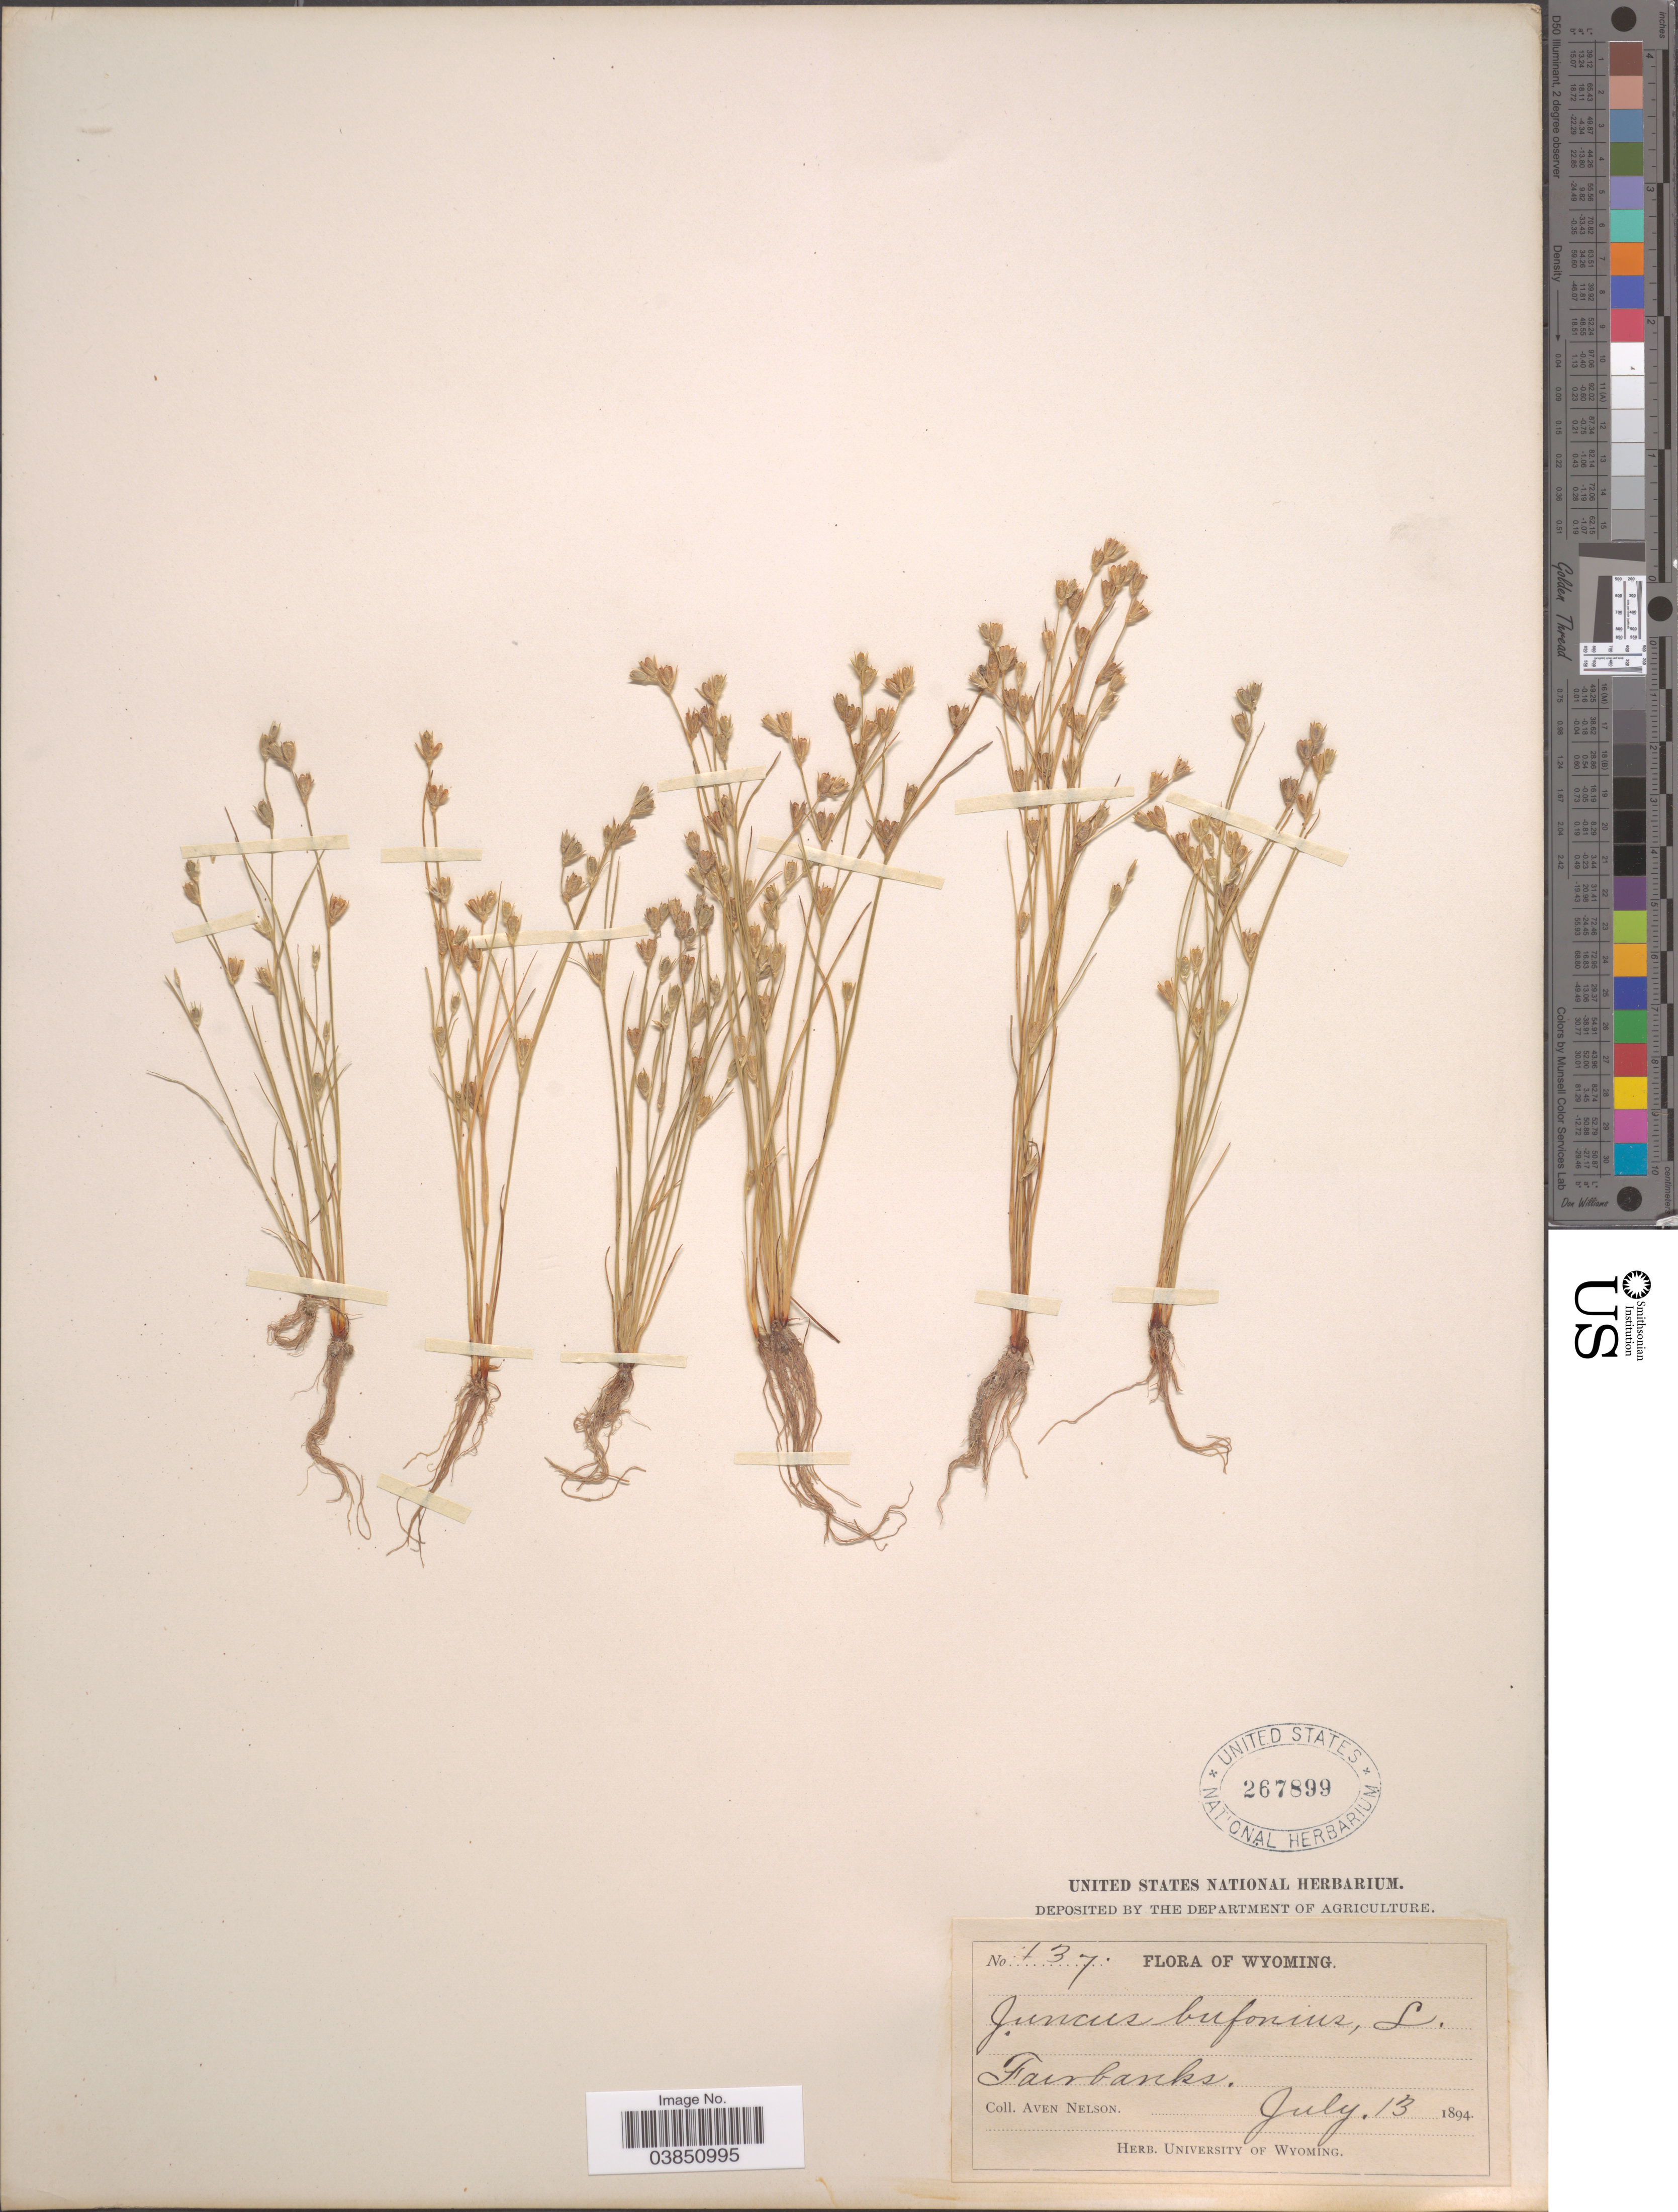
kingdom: Plantae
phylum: Tracheophyta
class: Liliopsida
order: Poales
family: Juncaceae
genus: Juncus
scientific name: Juncus bufonius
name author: L.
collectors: A. Nelson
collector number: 137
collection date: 1894-07-13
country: United States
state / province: Wyoming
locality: Fairbanks.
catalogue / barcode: US 267899